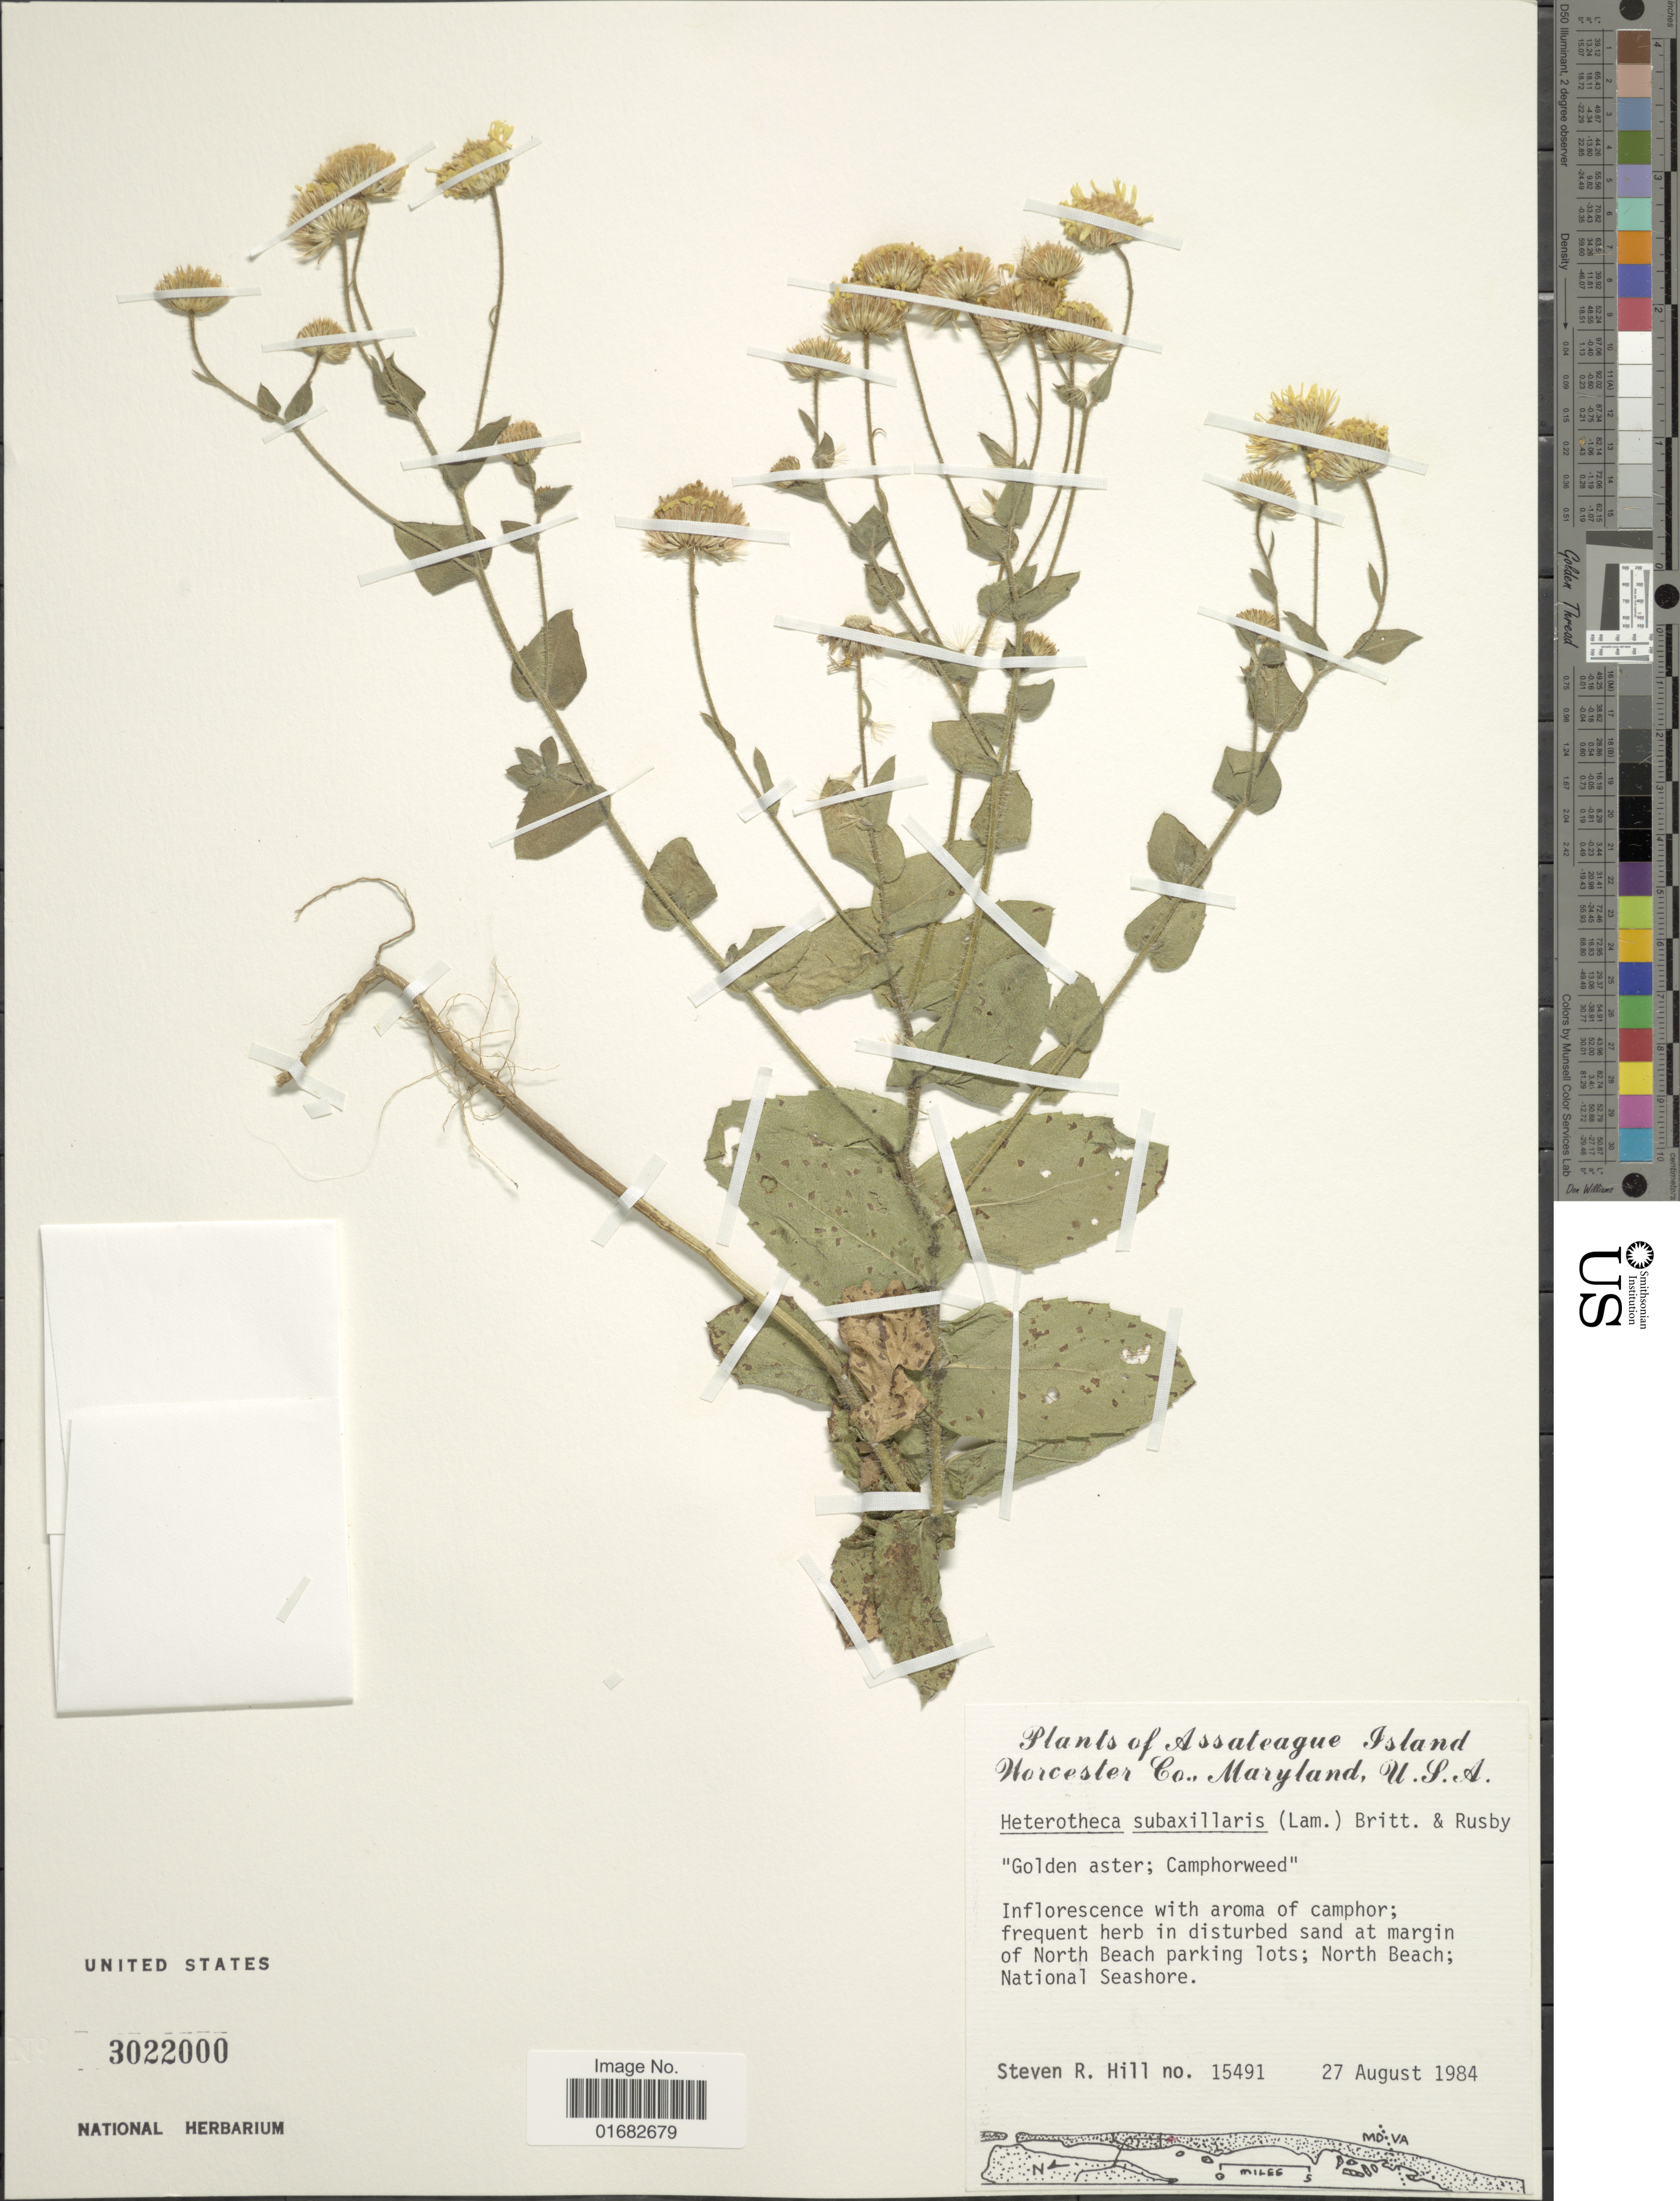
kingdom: Plantae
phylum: Tracheophyta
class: Magnoliopsida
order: Asterales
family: Asteraceae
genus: Heterotheca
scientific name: Heterotheca subaxillaris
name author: (Lam.) Britton & Rusby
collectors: S. R. Hill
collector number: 15491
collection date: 1984-08-27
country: United States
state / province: Maryland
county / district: Worcester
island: Assateague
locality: North Beach parking lots, Assateague Island National Seashore.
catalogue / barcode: US 3022000